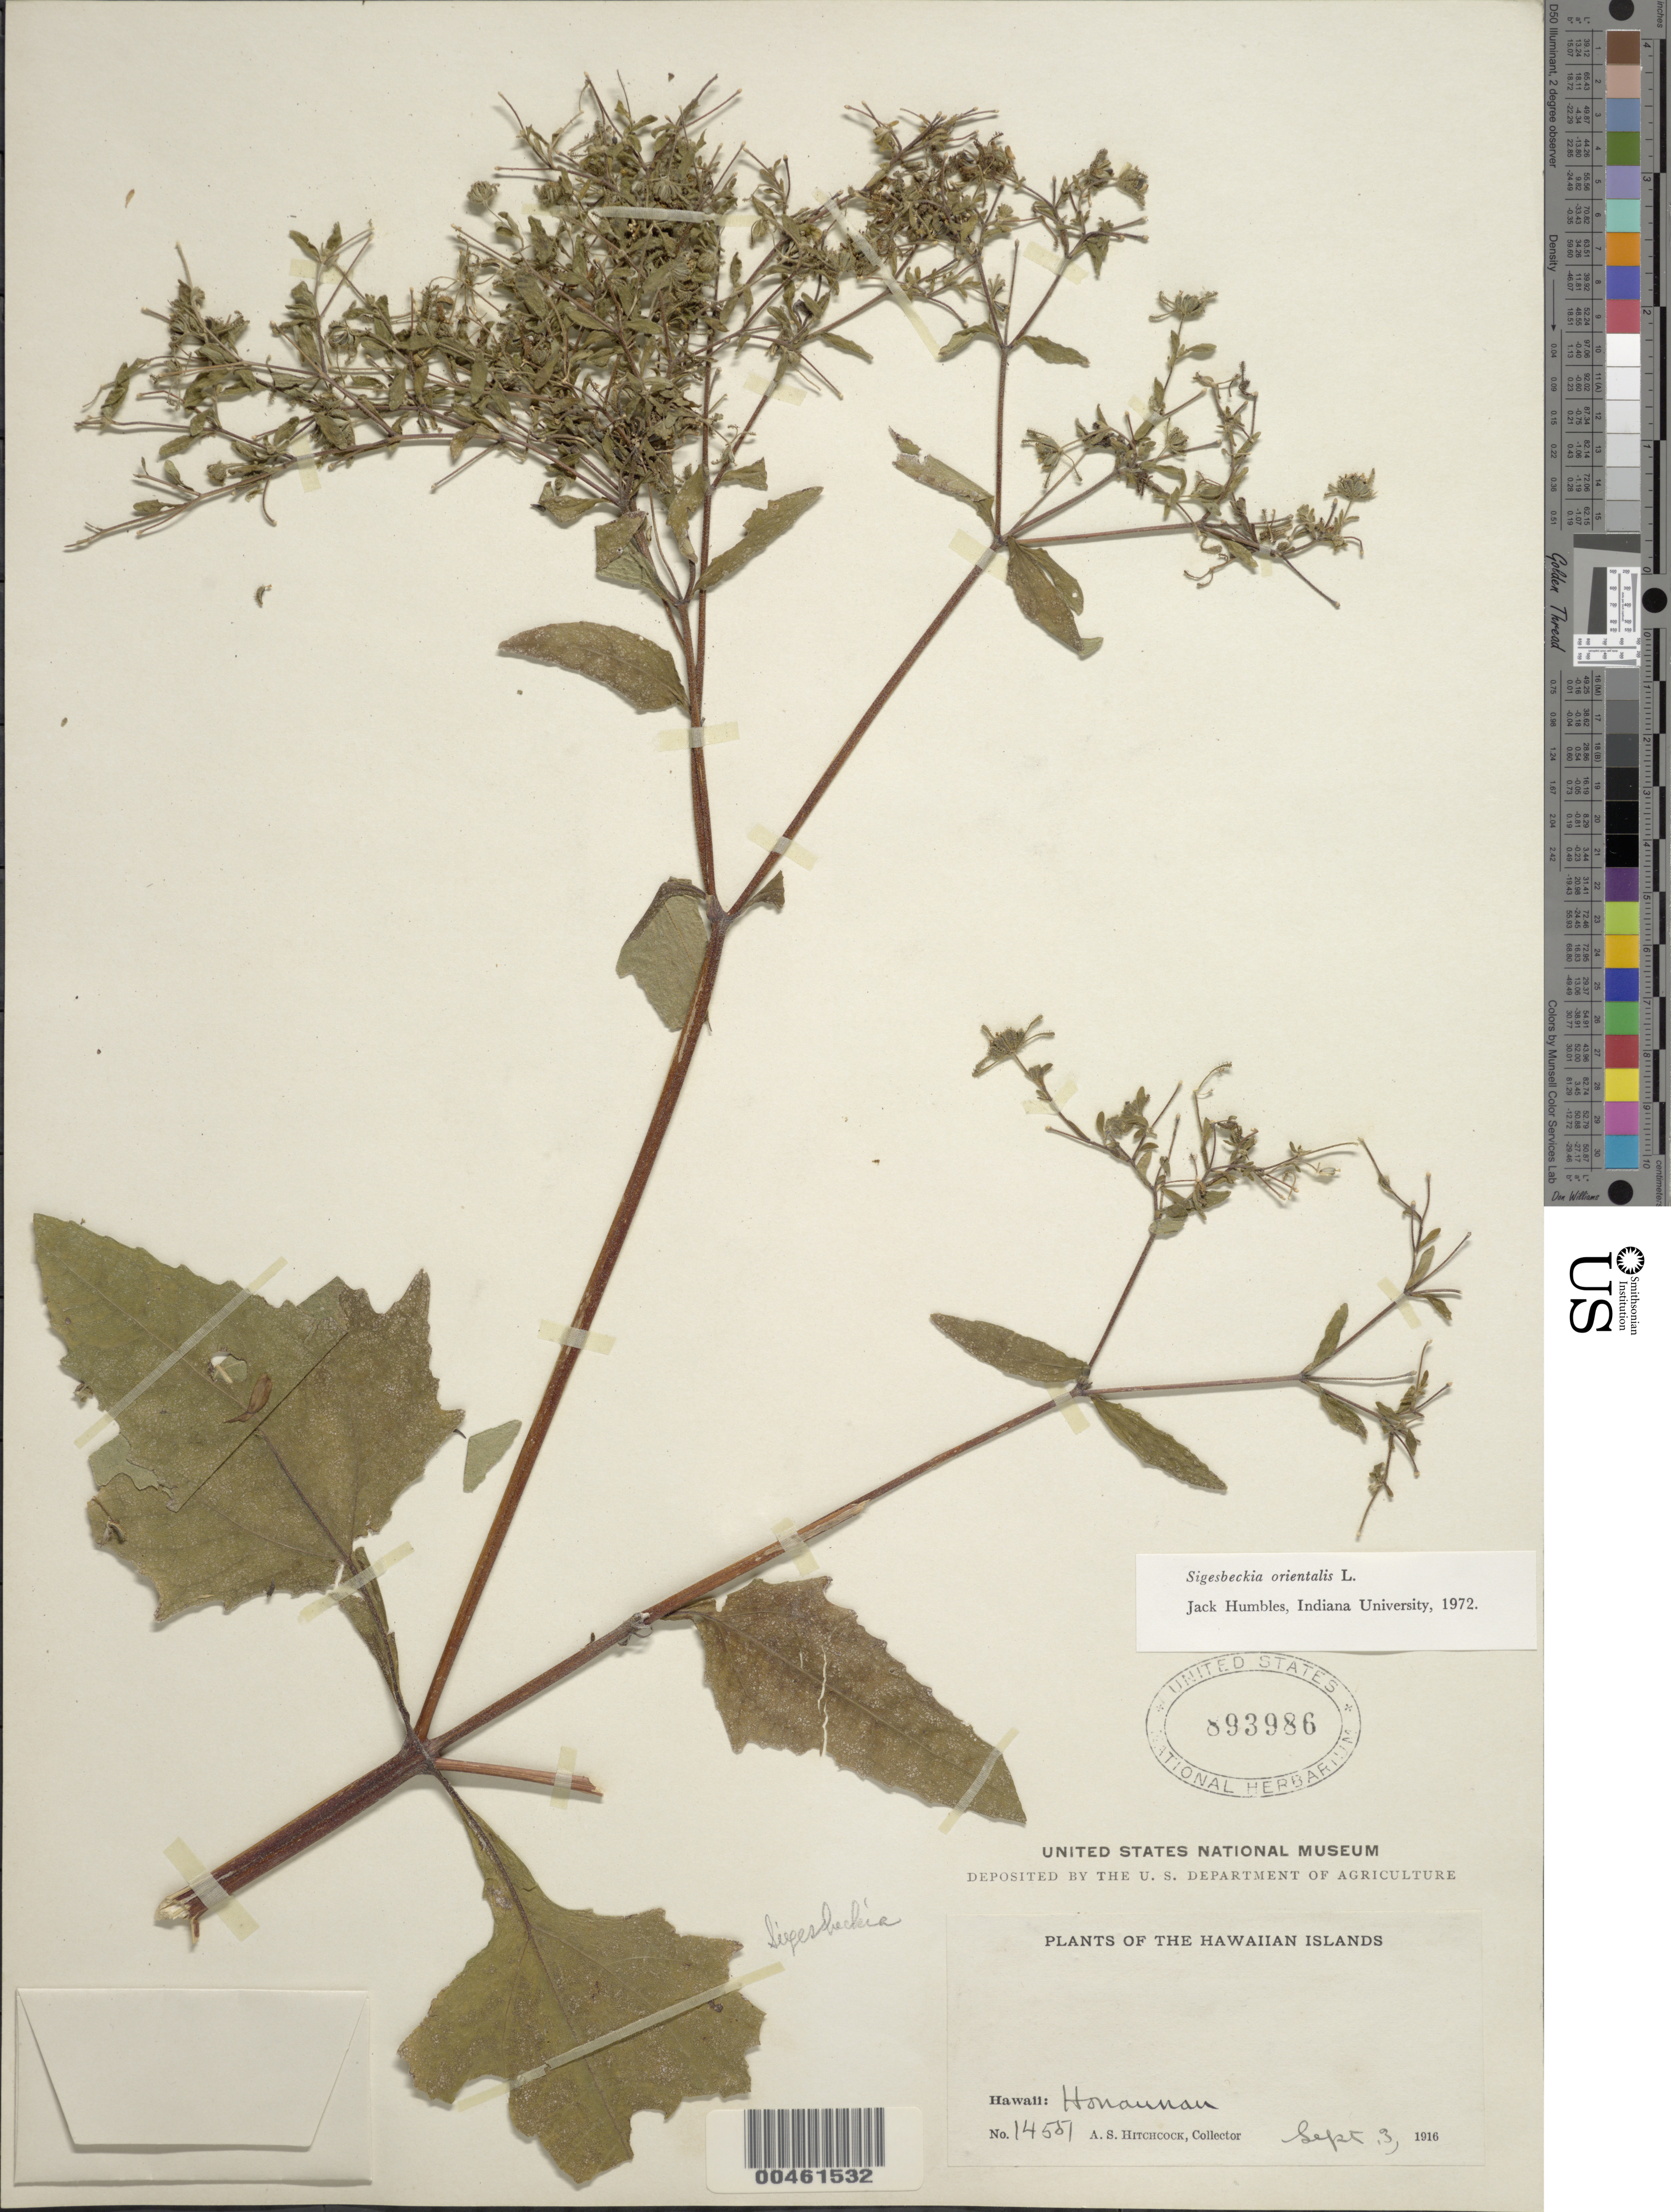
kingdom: Plantae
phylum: Tracheophyta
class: Magnoliopsida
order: Asterales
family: Asteraceae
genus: Sigesbeckia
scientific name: Sigesbeckia orientalis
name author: L.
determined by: Humbles, J.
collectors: A. S. Hitchcock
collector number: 14551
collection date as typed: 3 Sep 1916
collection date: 1916-09-03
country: United States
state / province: Hawaii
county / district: Hawaii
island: Hawaii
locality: Honaunau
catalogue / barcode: US 893986